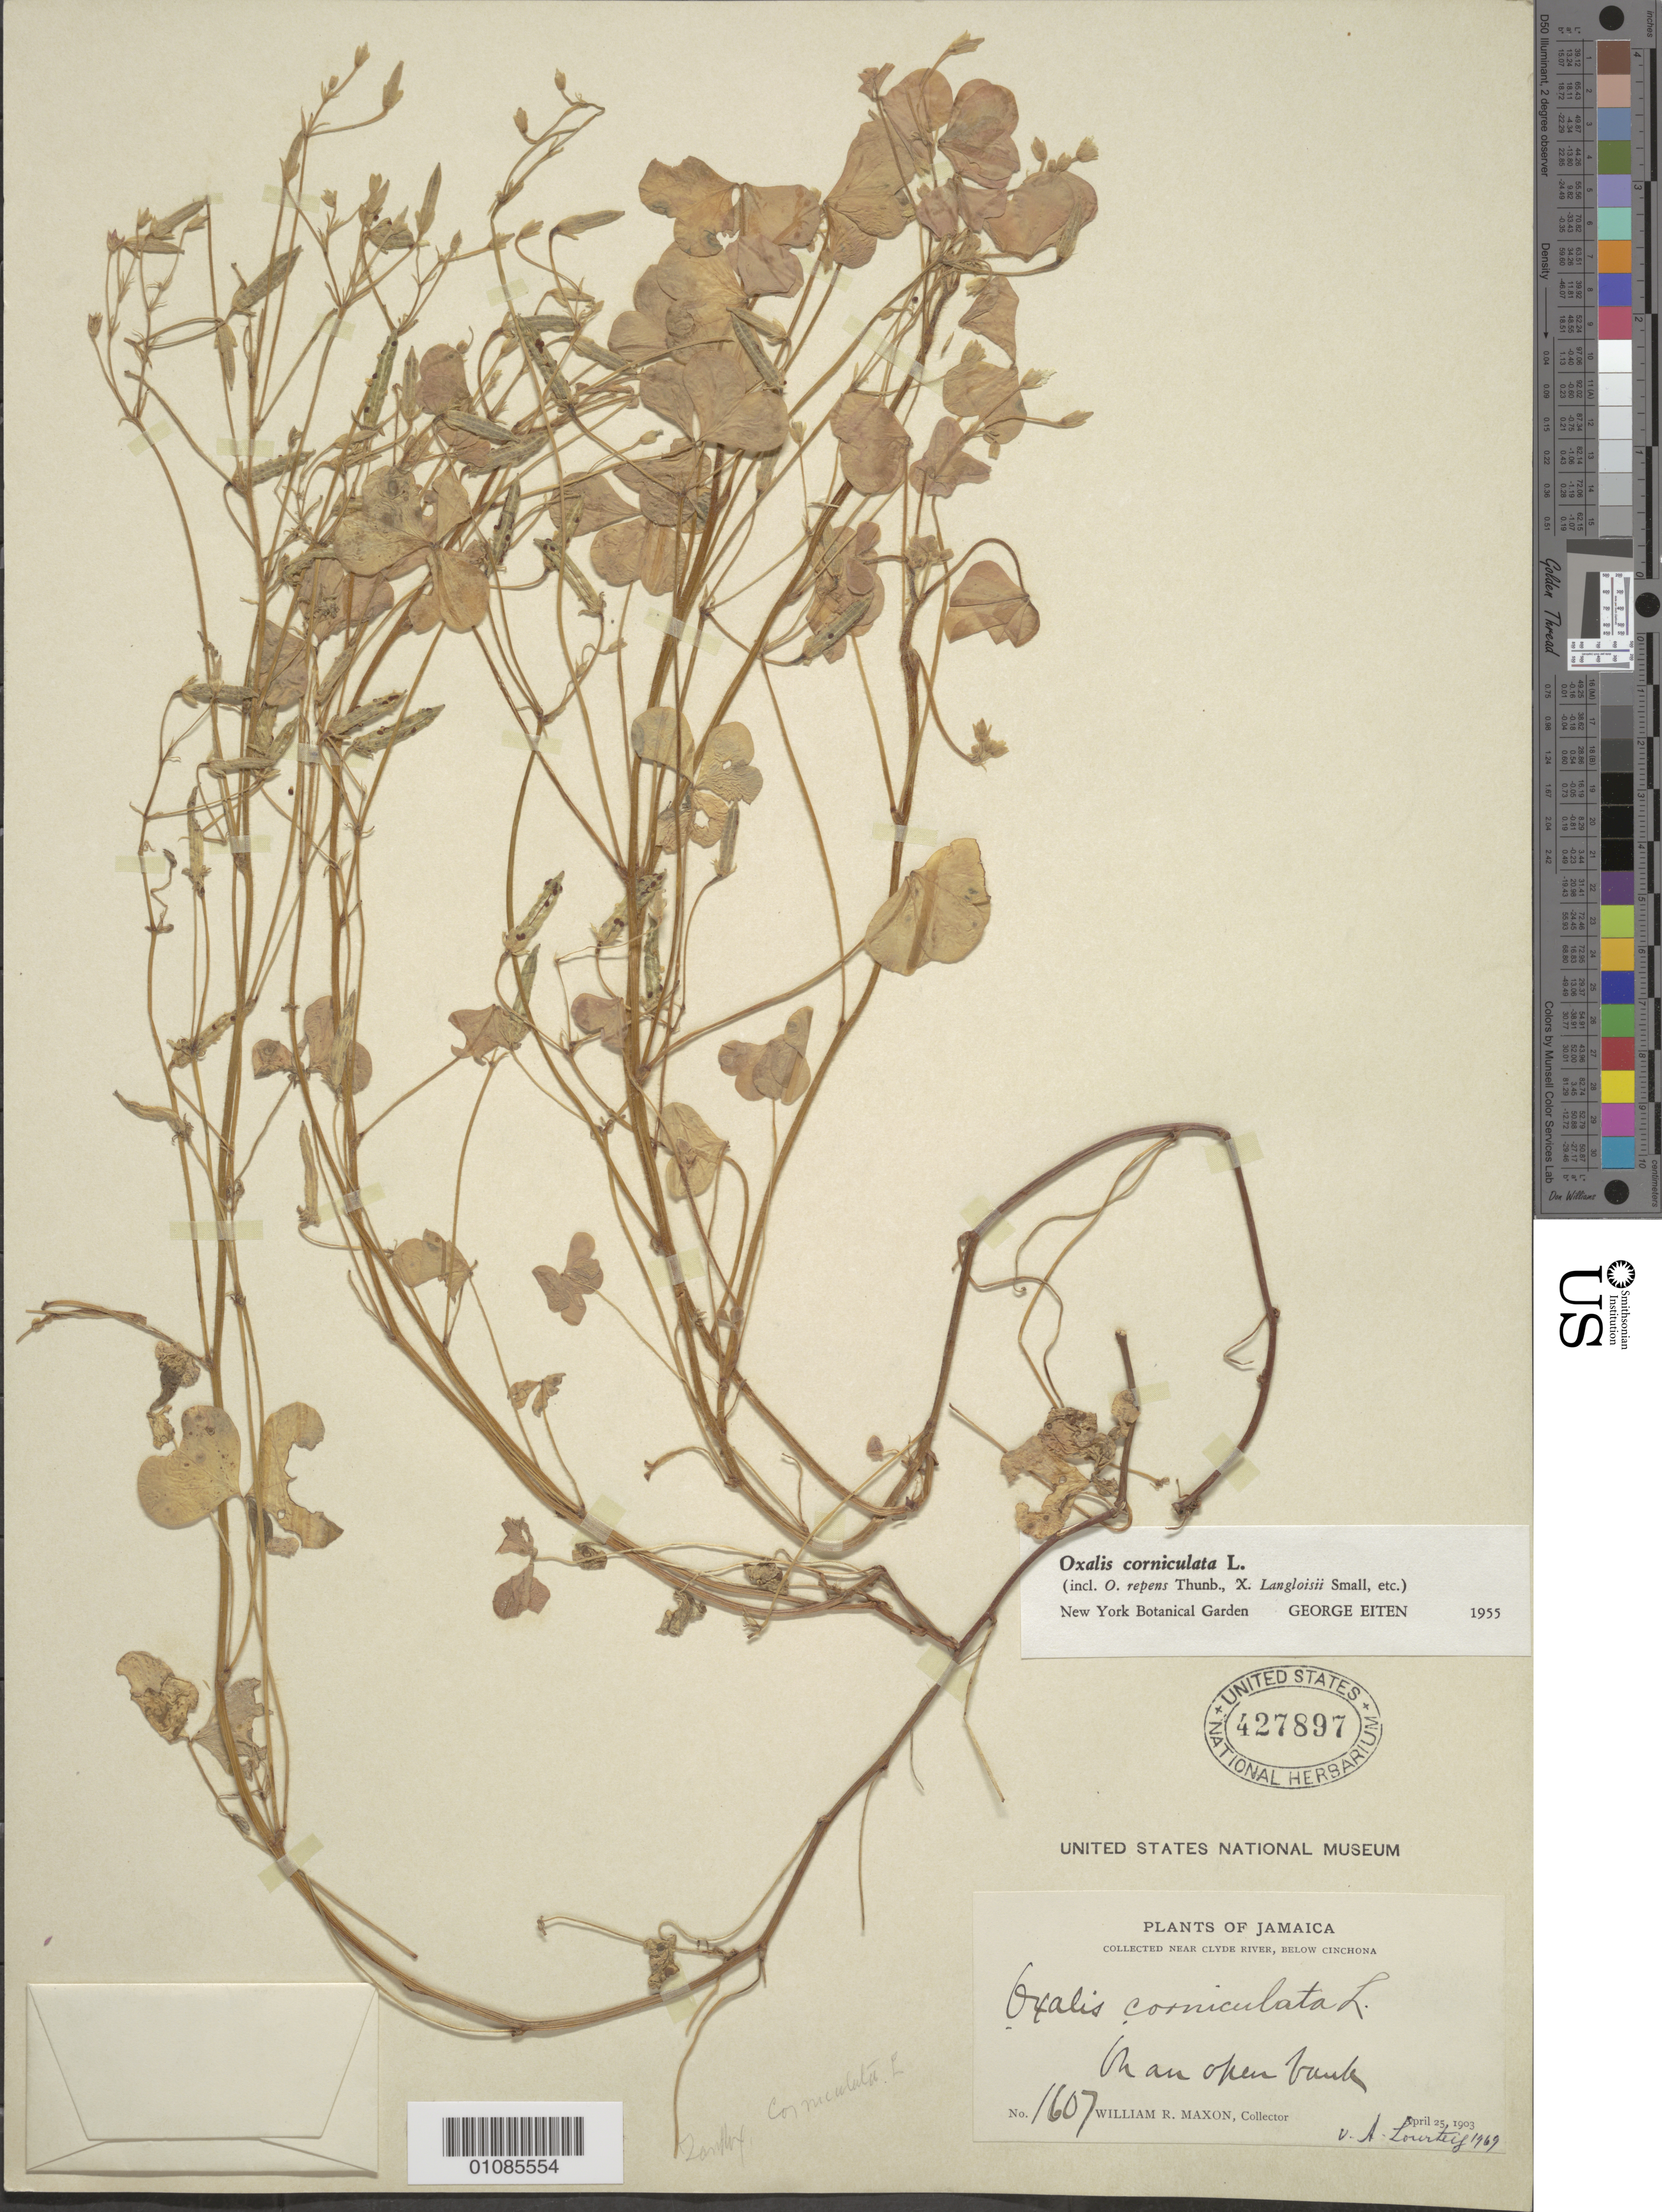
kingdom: Plantae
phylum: Tracheophyta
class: Magnoliopsida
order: Oxalidales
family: Oxalidaceae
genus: Oxalis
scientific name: Oxalis corniculata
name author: L.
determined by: Eiten, G.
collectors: W. R. Maxon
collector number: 1607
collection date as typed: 25 Apr 1903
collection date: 1903-04-25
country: Jamaica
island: Jamaica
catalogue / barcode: US 427897